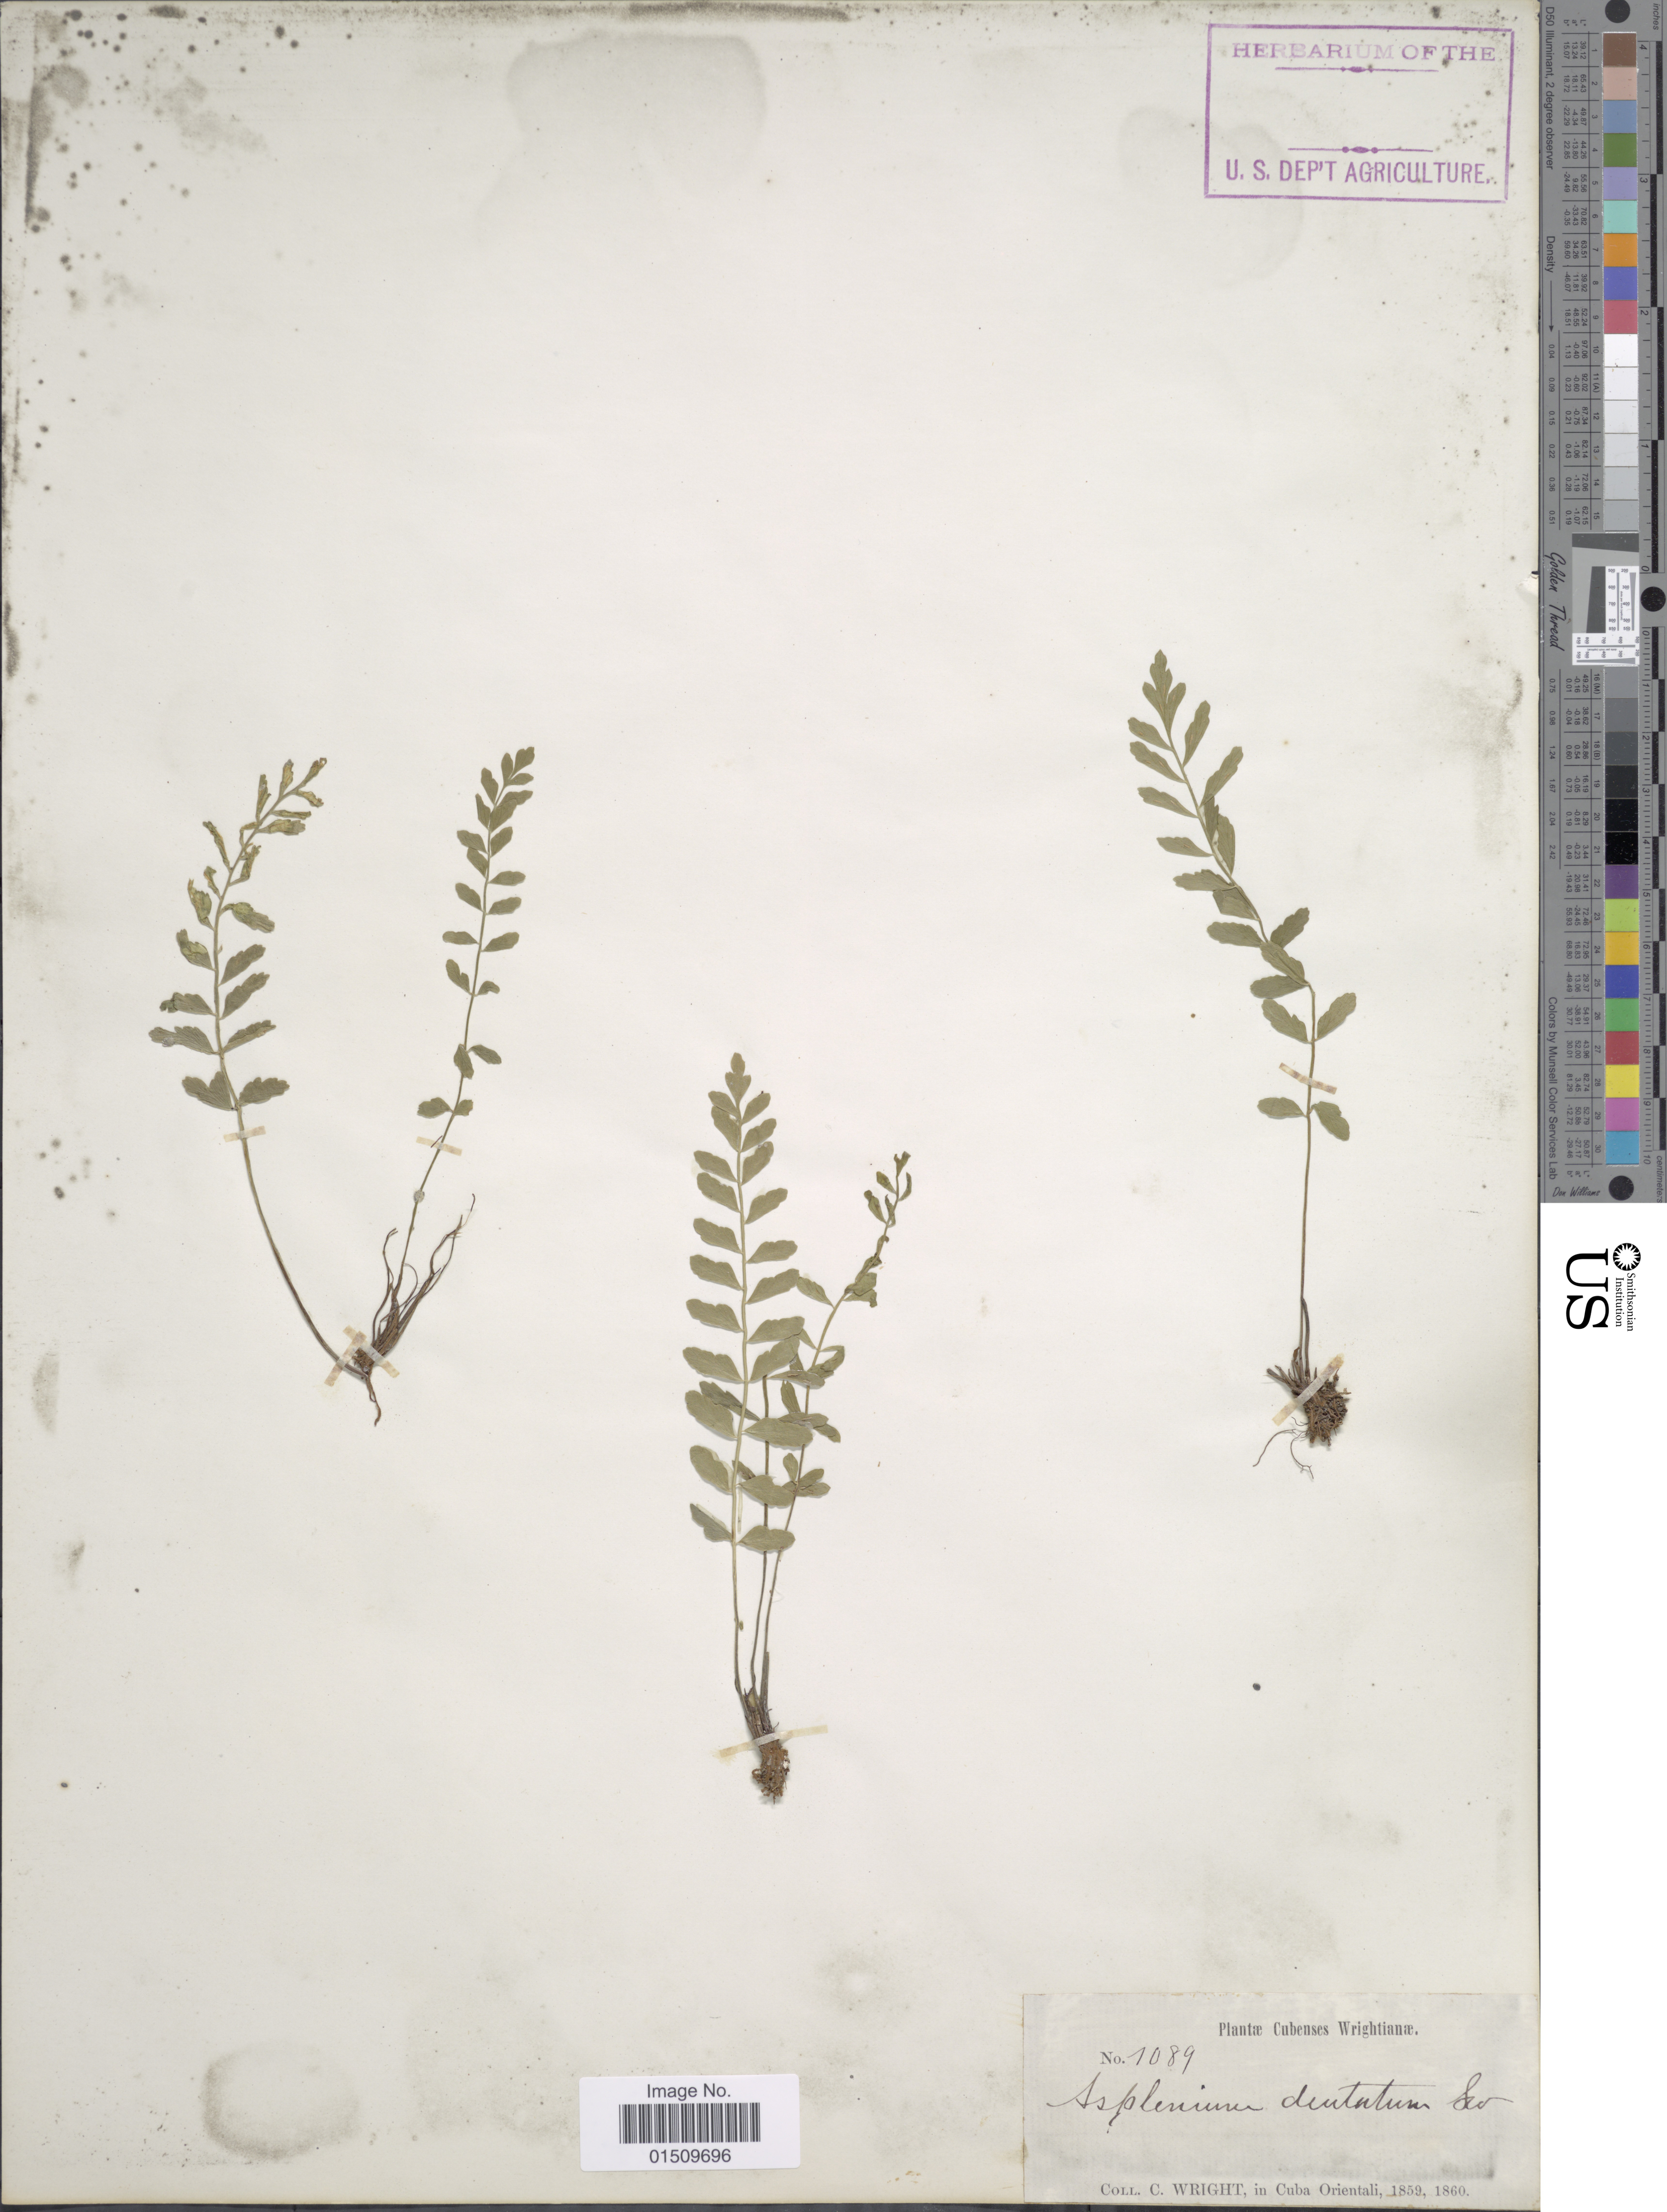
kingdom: Plantae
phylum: Tracheophyta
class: Polypodiopsida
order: Polypodiales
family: Aspleniaceae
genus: Asplenium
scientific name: Asplenium trichomanes-dentatum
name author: L.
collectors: C. Wright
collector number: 1089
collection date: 1859/1860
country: Cuba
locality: Cubenses. Cuba, Orientali.